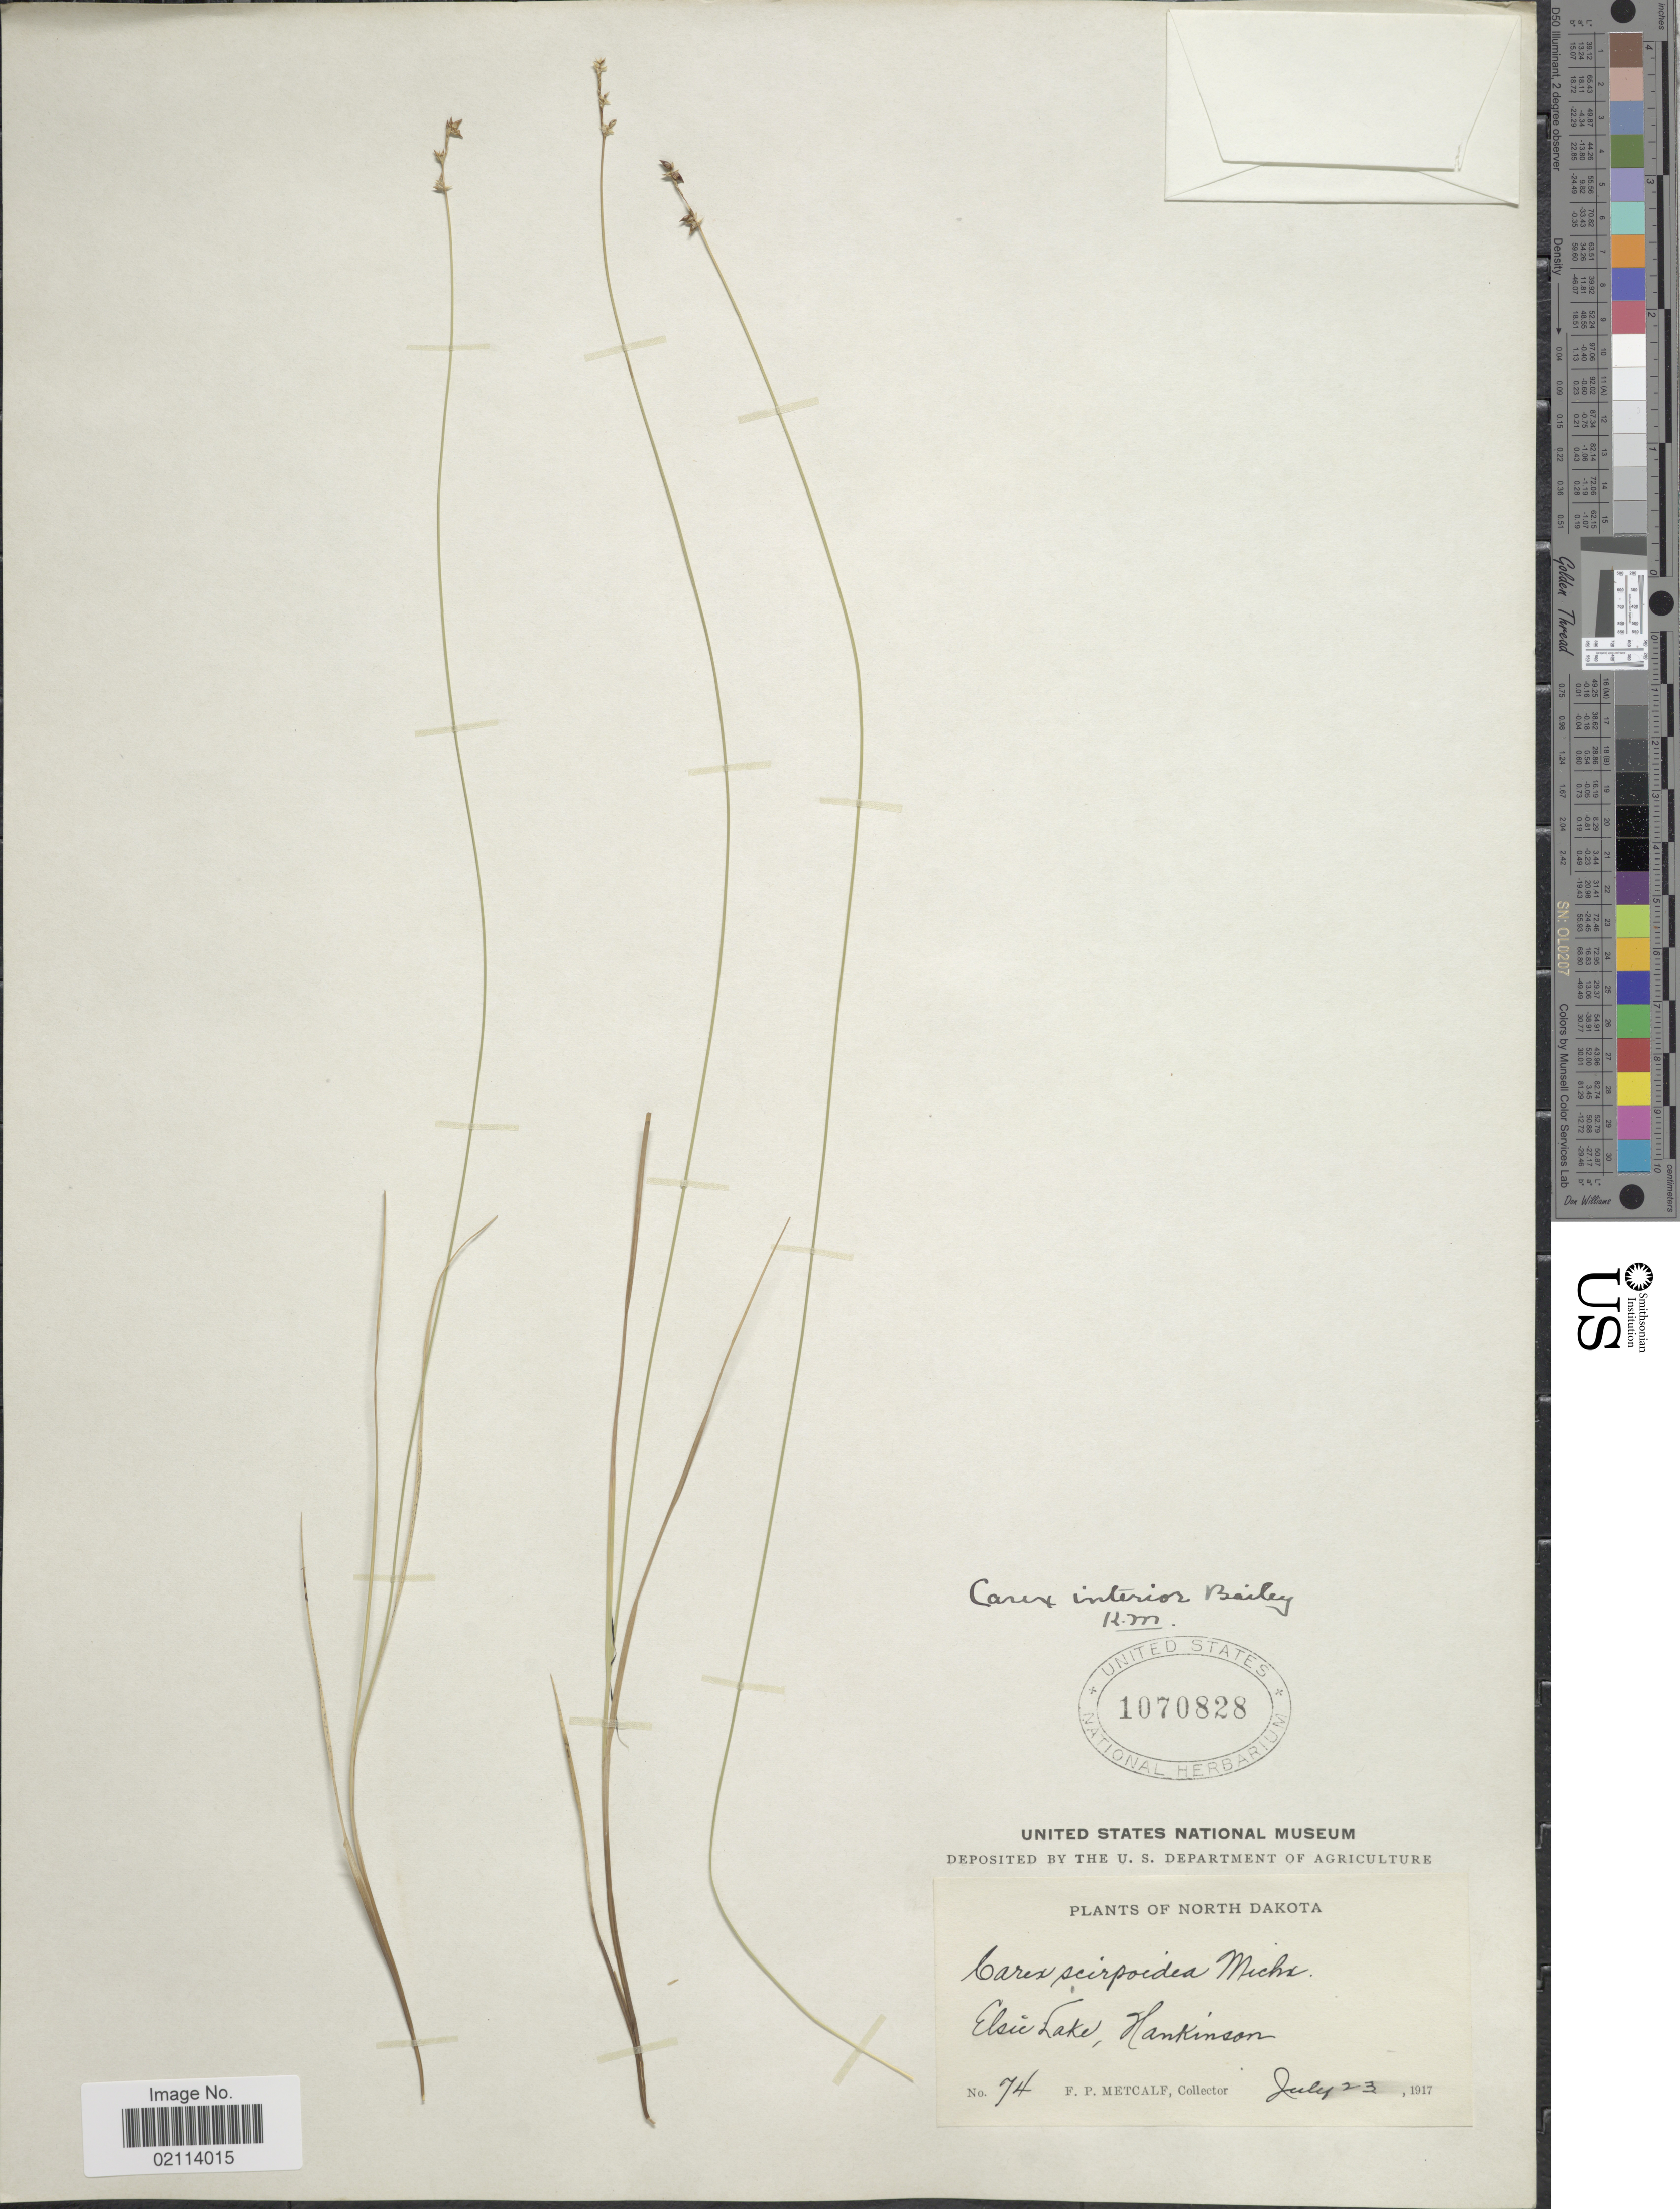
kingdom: Plantae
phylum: Tracheophyta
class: Liliopsida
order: Poales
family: Cyperaceae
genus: Carex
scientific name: Carex interior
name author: L.H. Bailey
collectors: F. Metcalf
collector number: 74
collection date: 1917-07-23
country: United States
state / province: North Dakota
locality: Elsie Lake, Hankinson.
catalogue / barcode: US 1070828